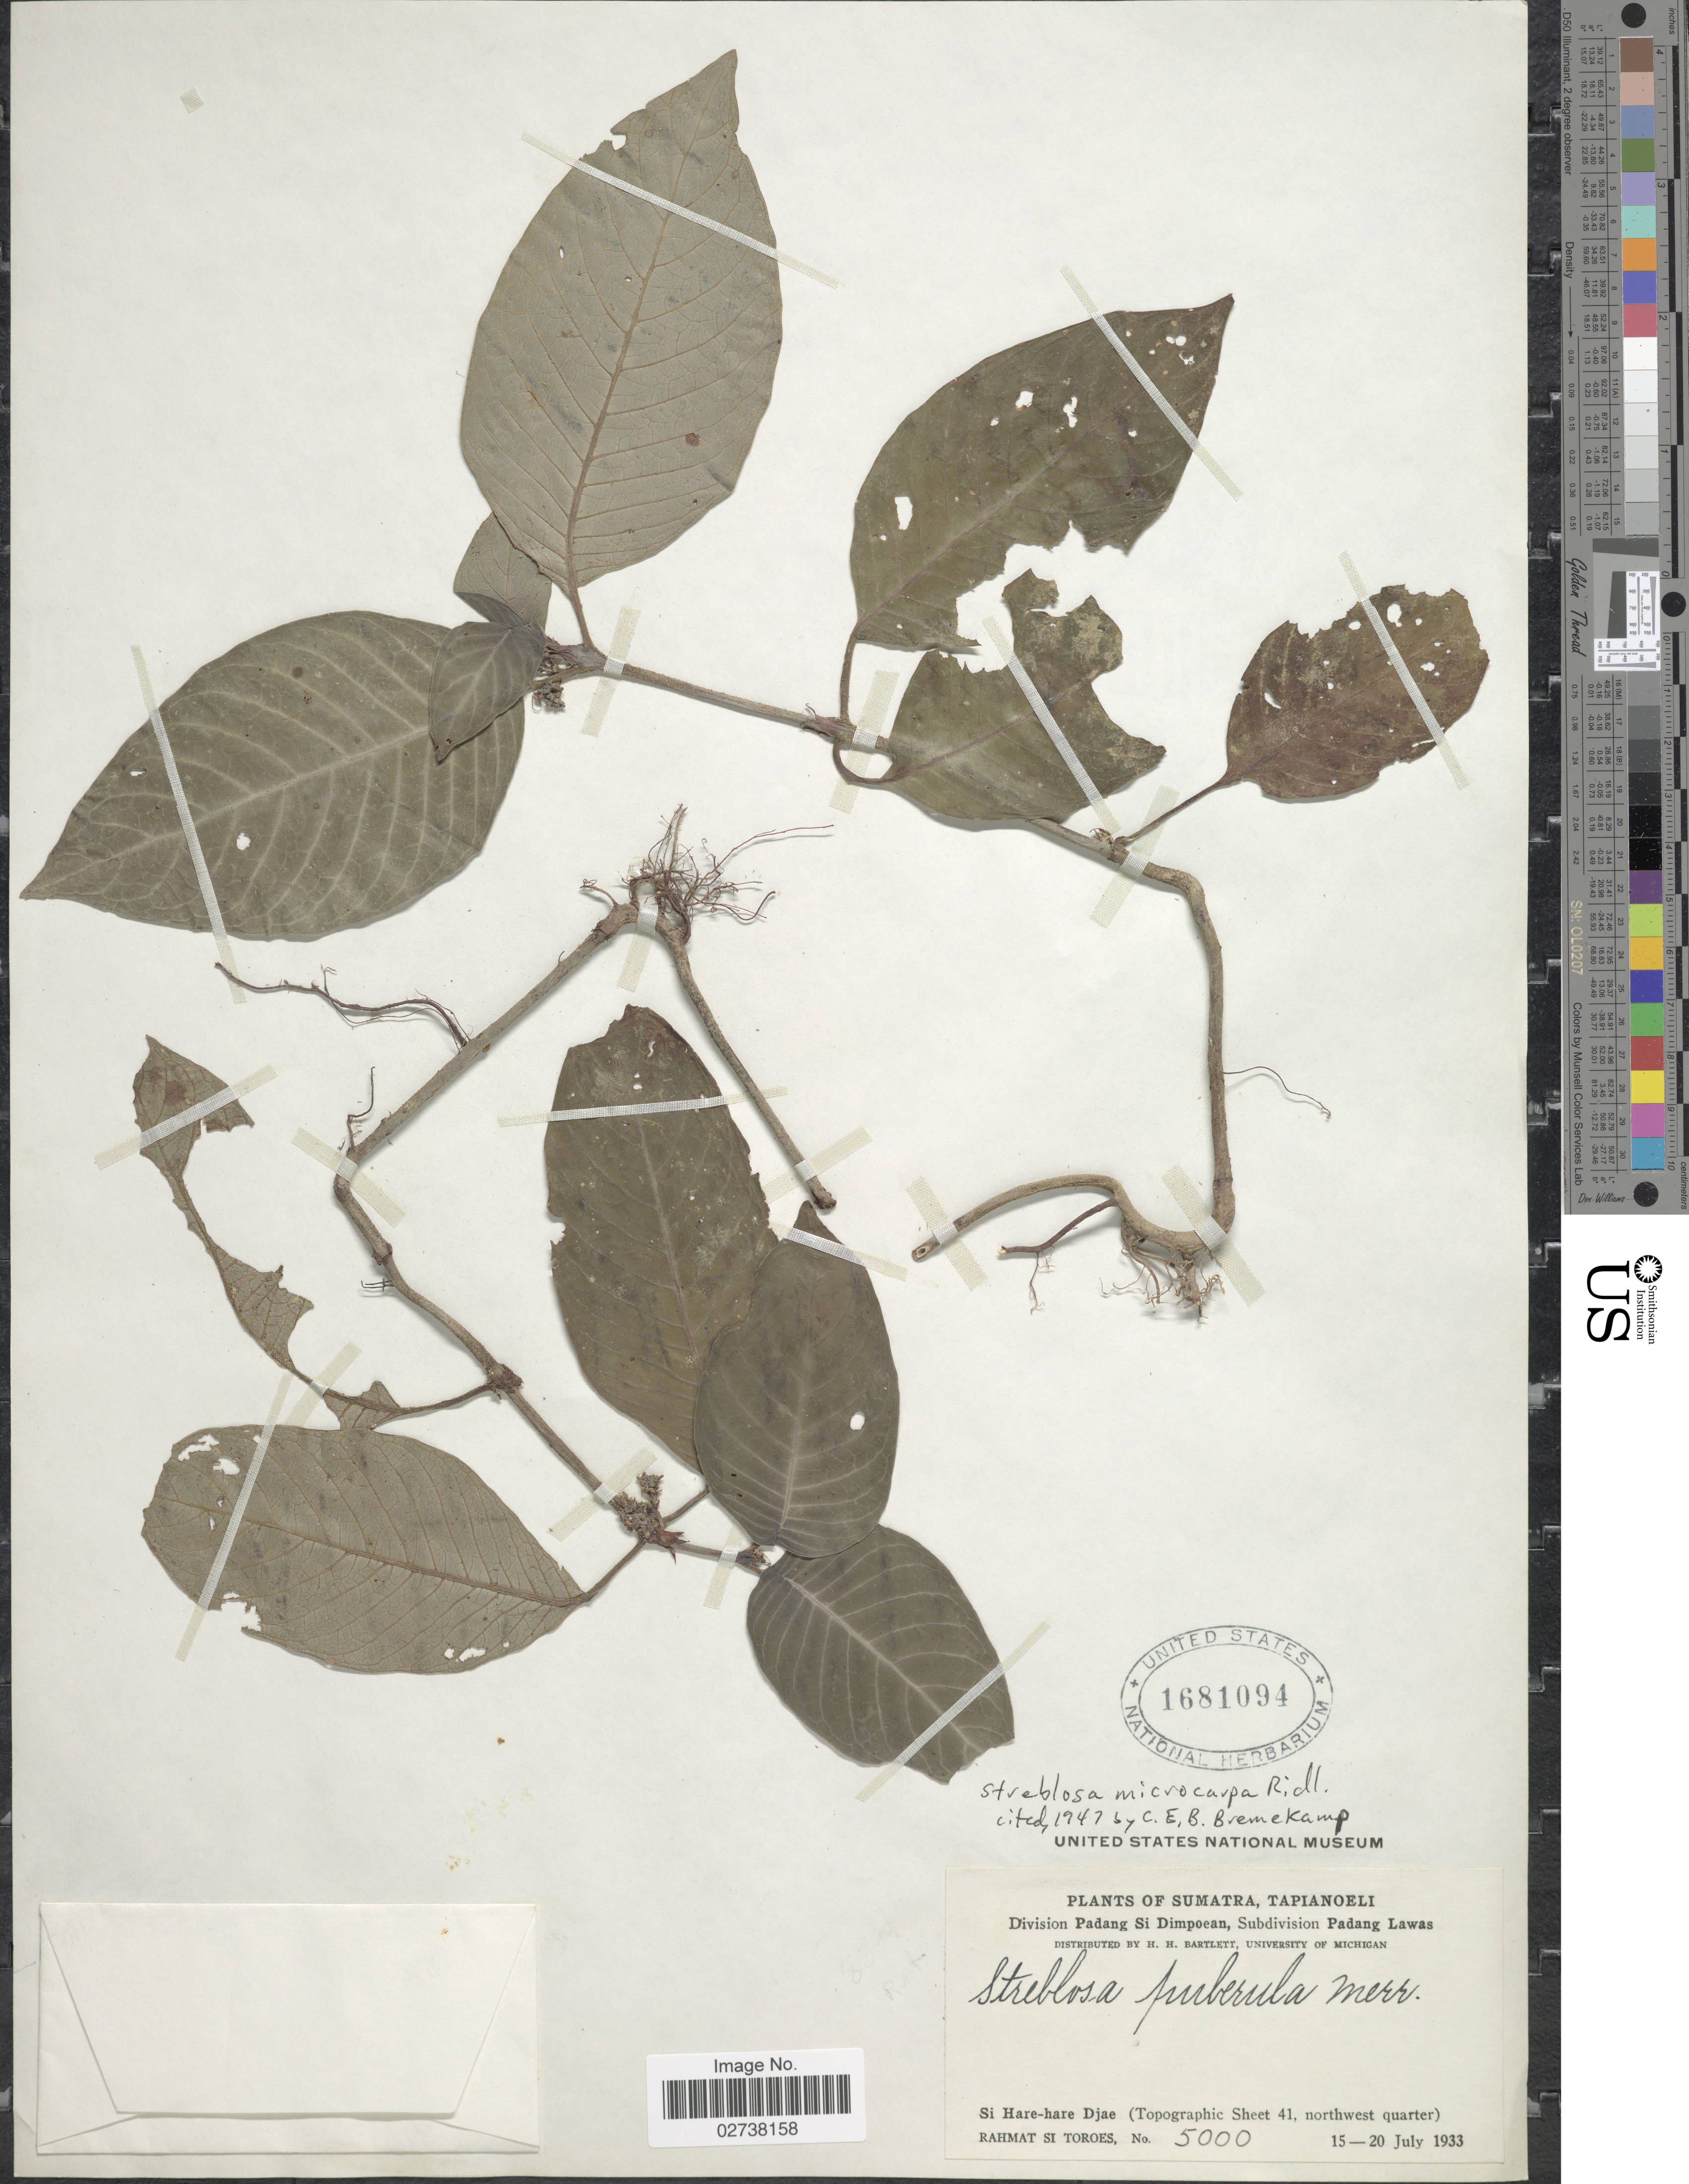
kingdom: Plantae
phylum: Tracheophyta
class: Magnoliopsida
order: Gentianales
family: Rubiaceae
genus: Streblosa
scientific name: Streblosa microcarpa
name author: Ridl.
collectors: Rahmat Si Boeea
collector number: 5000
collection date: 1933-07-15/1933-07-20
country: Indonesia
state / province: Sumatra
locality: Tapianoeli, Division Padang Si Dimpoean, Subdivision Padang Lawas, Si Hare-hare Djae (Topographic Sheet 41, northwest quarter)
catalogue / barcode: US 1681094